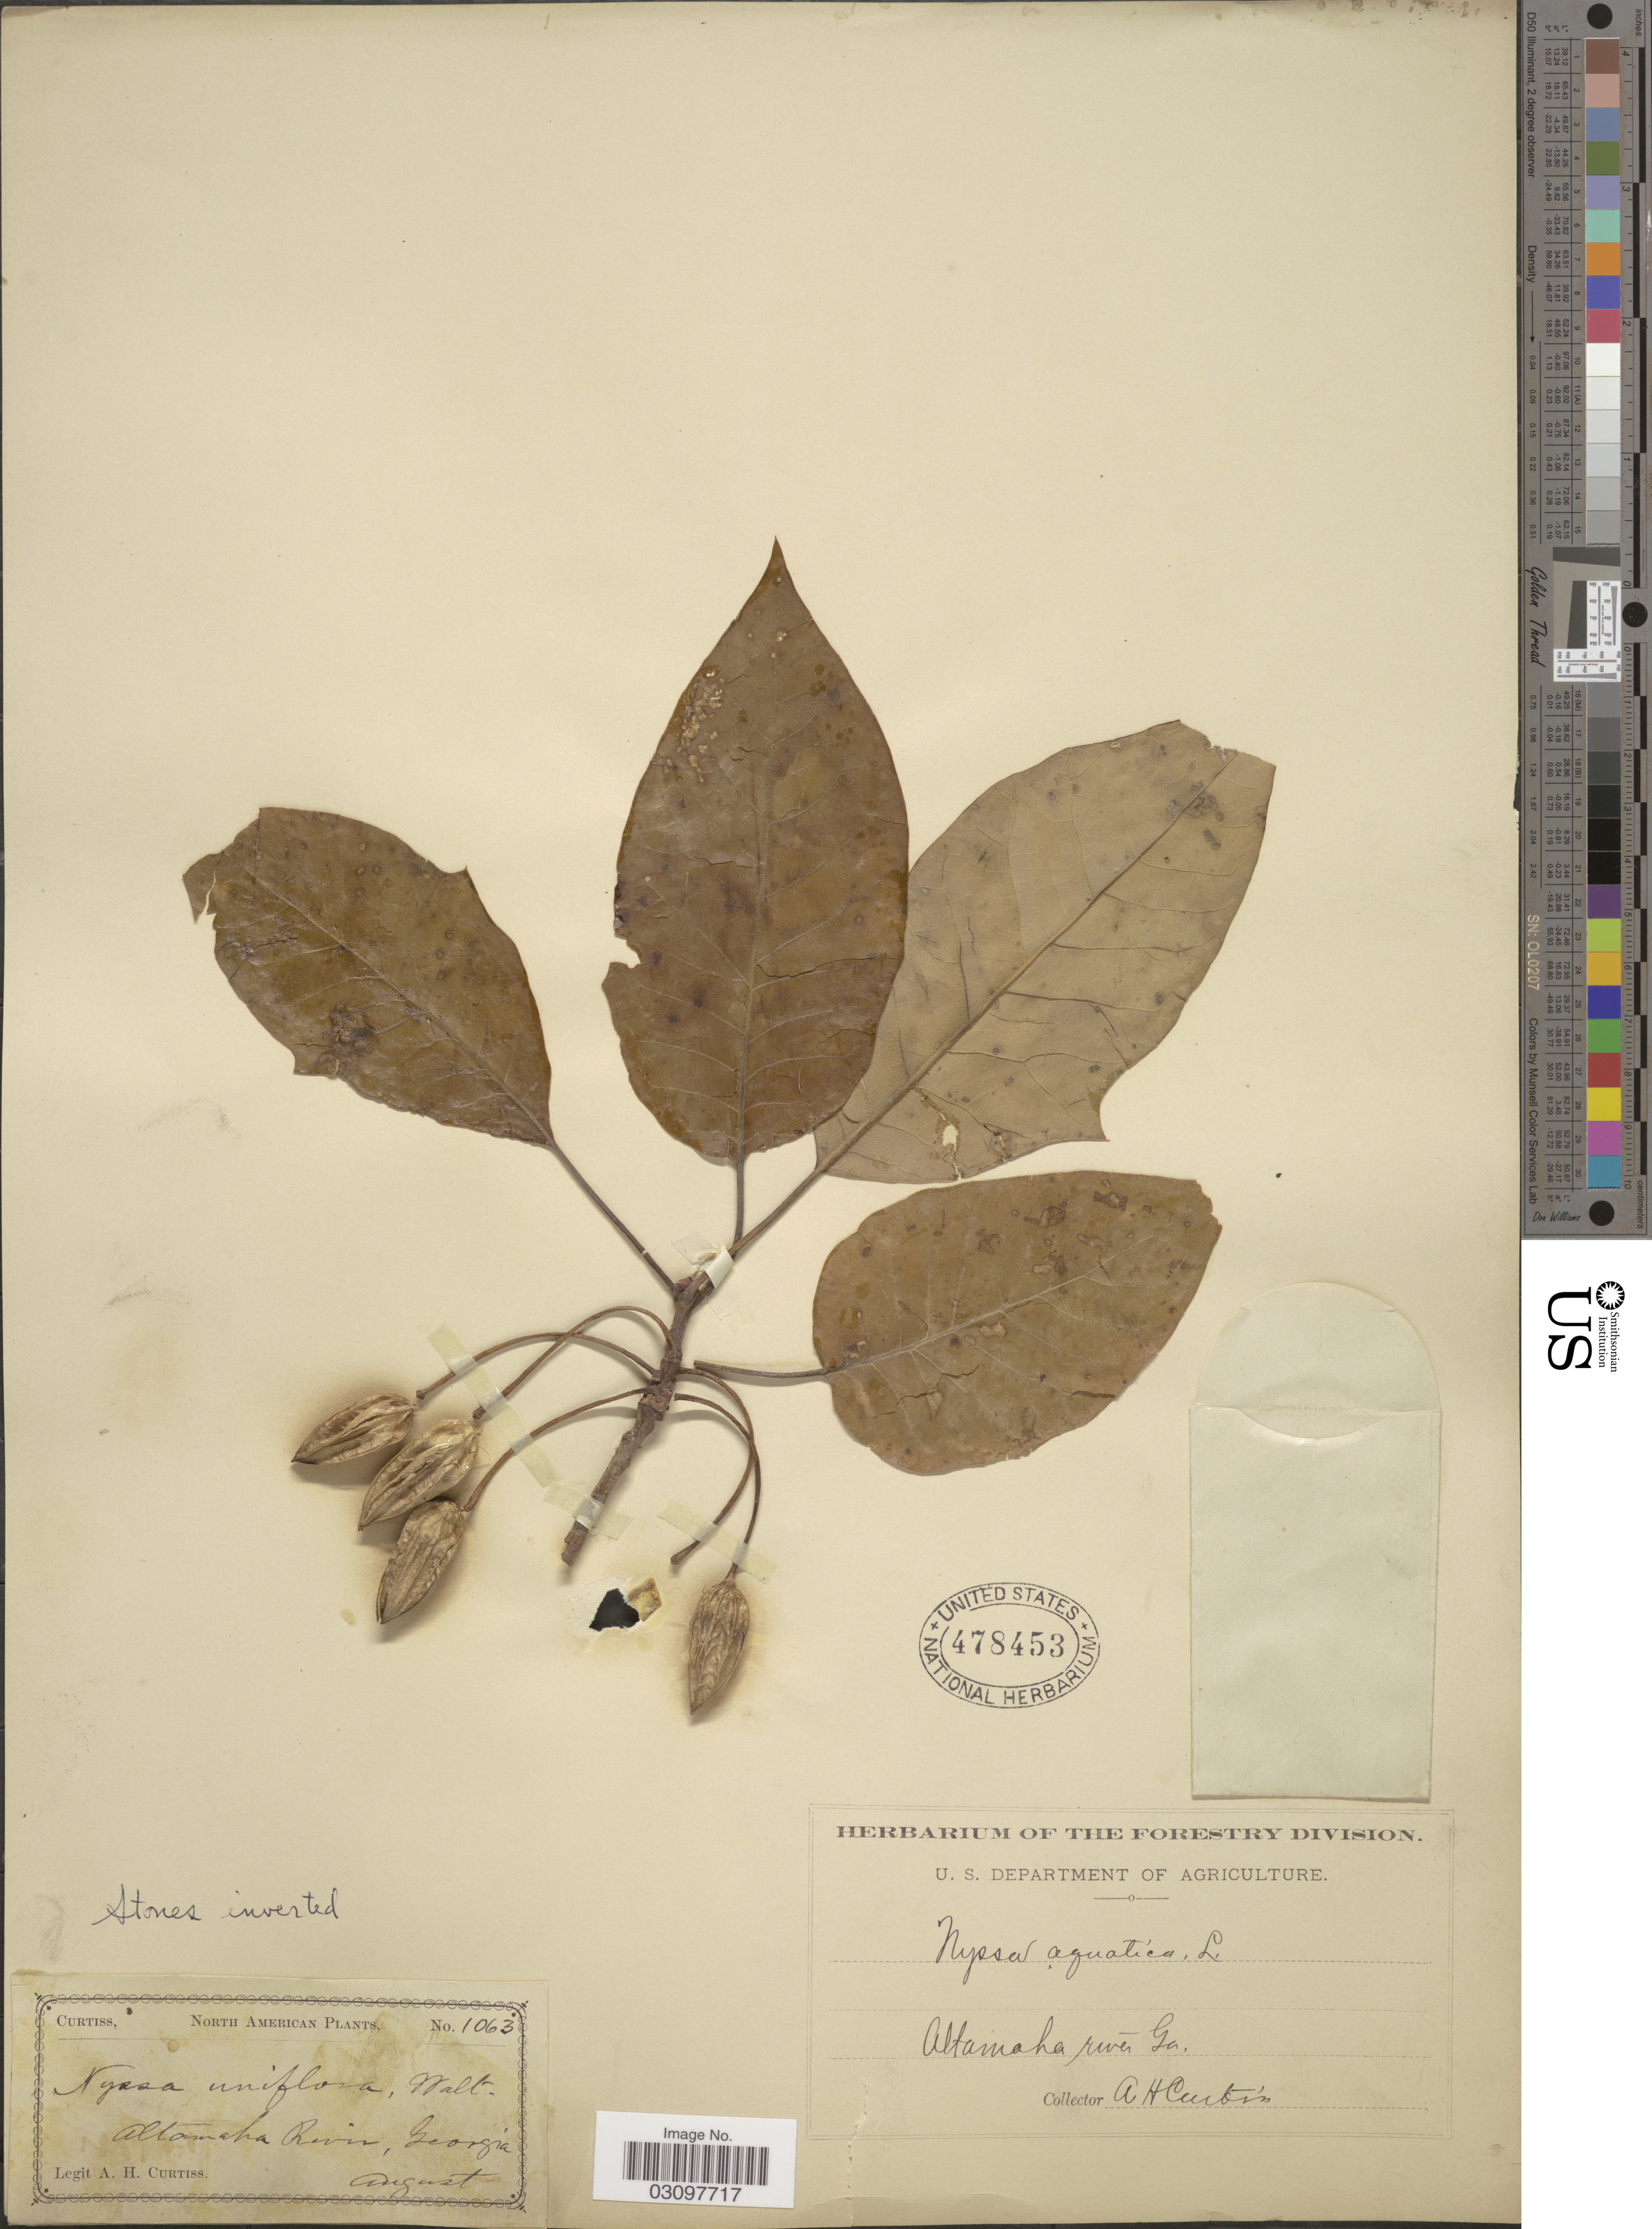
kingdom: Plantae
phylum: Tracheophyta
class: Magnoliopsida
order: Cornales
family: Nyssaceae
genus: Nyssa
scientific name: Nyssa aquatica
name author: L.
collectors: A. H. Curtiss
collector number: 1063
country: United States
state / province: Georgia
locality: Altamaha river.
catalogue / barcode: US 478453